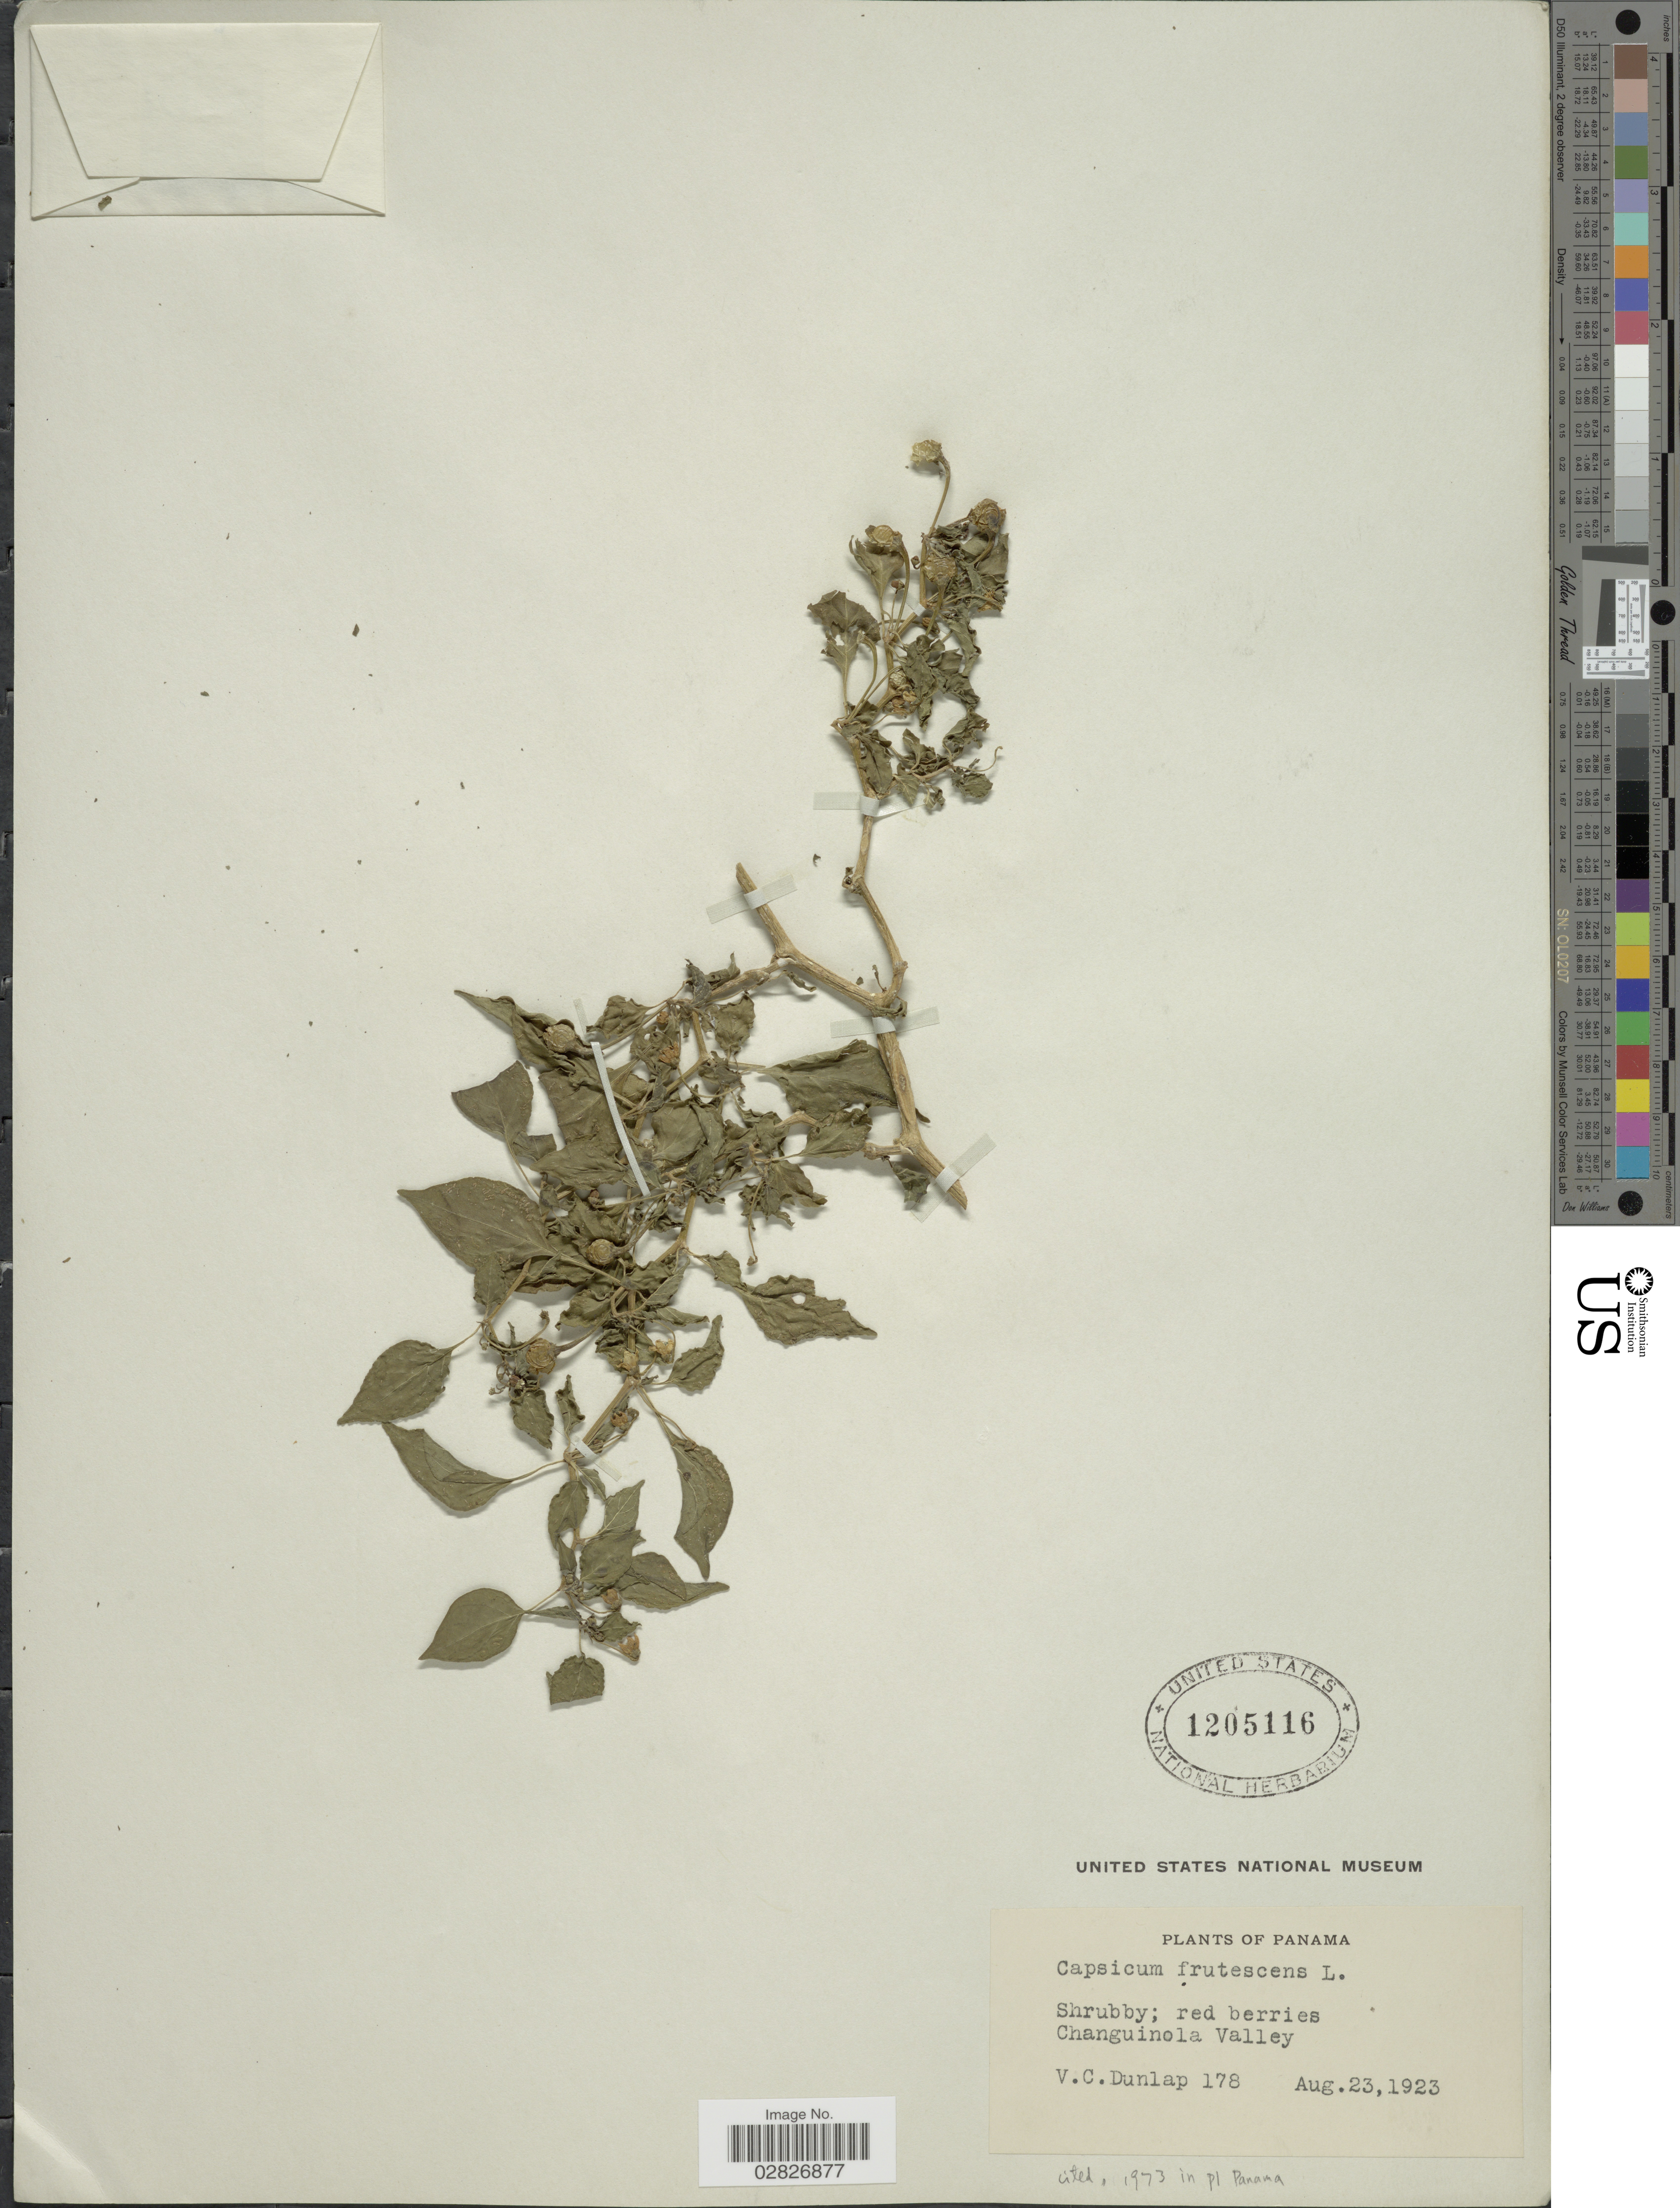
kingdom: Plantae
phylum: Tracheophyta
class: Magnoliopsida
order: Solanales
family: Solanaceae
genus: Capsicum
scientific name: Capsicum frutescens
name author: L.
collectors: V. C. Dunlap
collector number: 178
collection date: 1923-08-23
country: Panama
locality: Changuinola Valley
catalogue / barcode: US 1205116